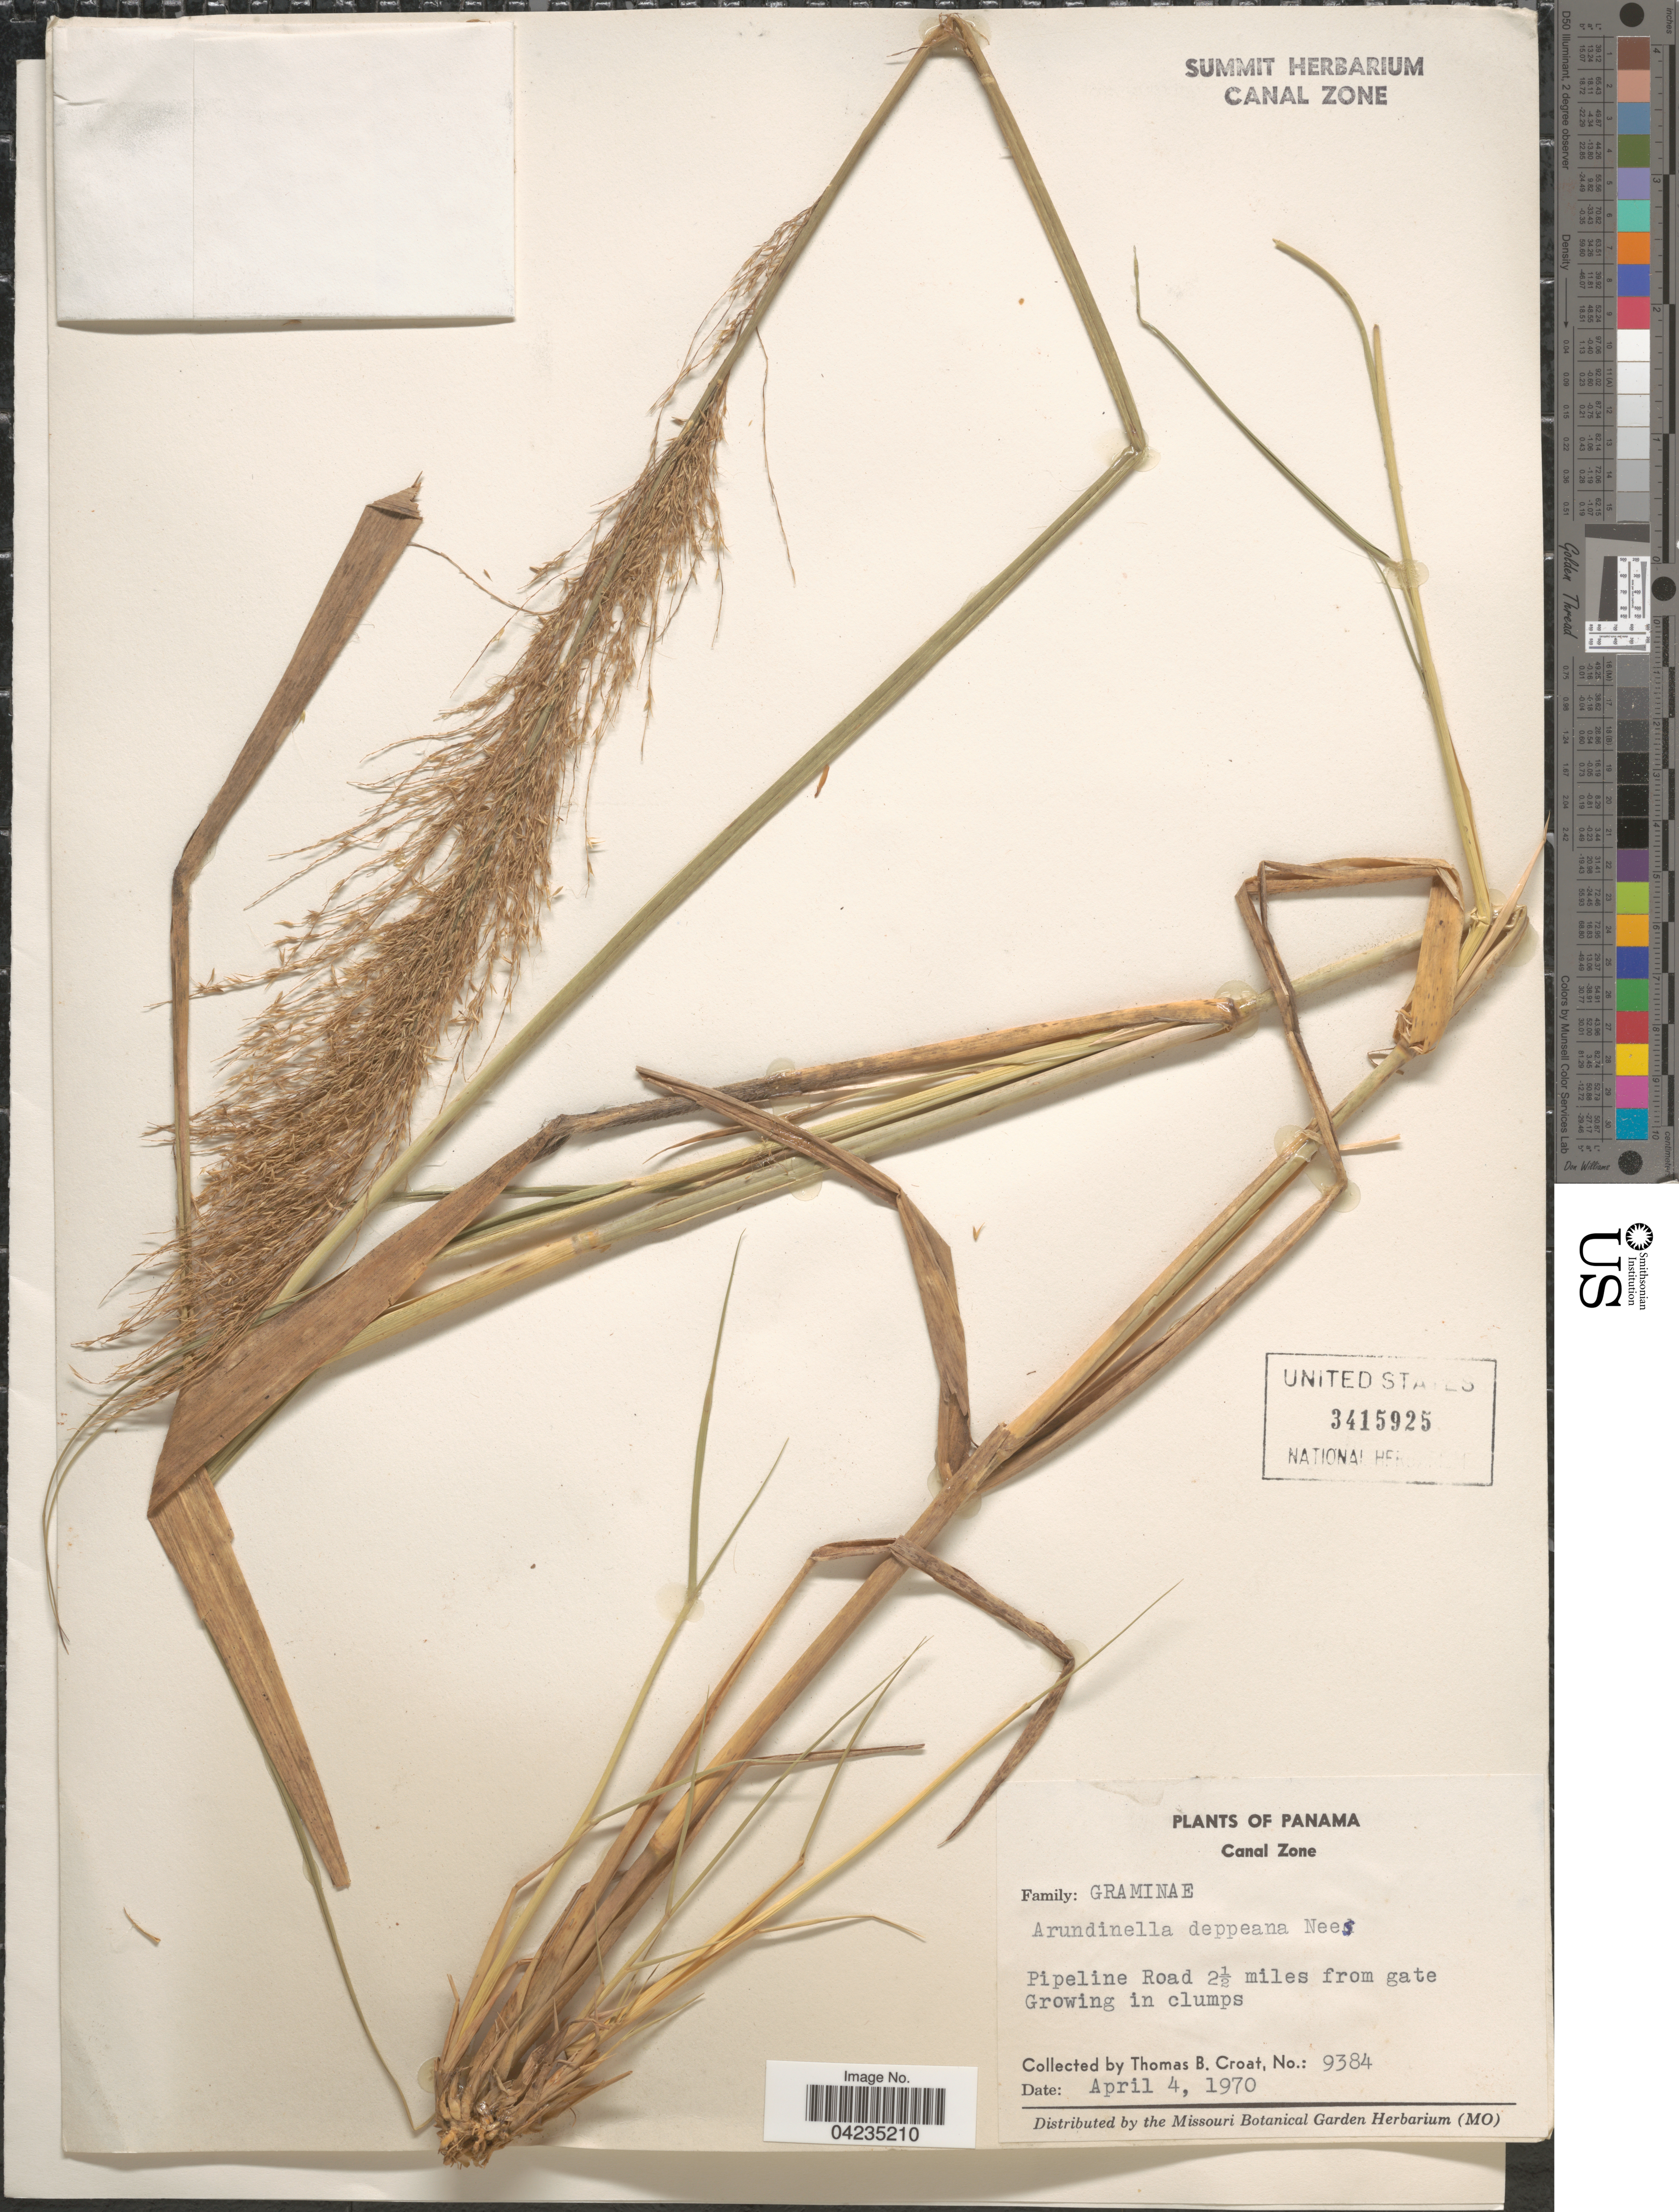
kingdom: Plantae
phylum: Tracheophyta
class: Liliopsida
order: Poales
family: Poaceae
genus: Arundinella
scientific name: Arundinella deppeana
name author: Nees ex Steud.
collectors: T. B. Croat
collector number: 9384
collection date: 1970-04-04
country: Panama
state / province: Colón / Panamá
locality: Canal Zone. Pipeline Road 2½ miles from gate.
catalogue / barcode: US 3415925